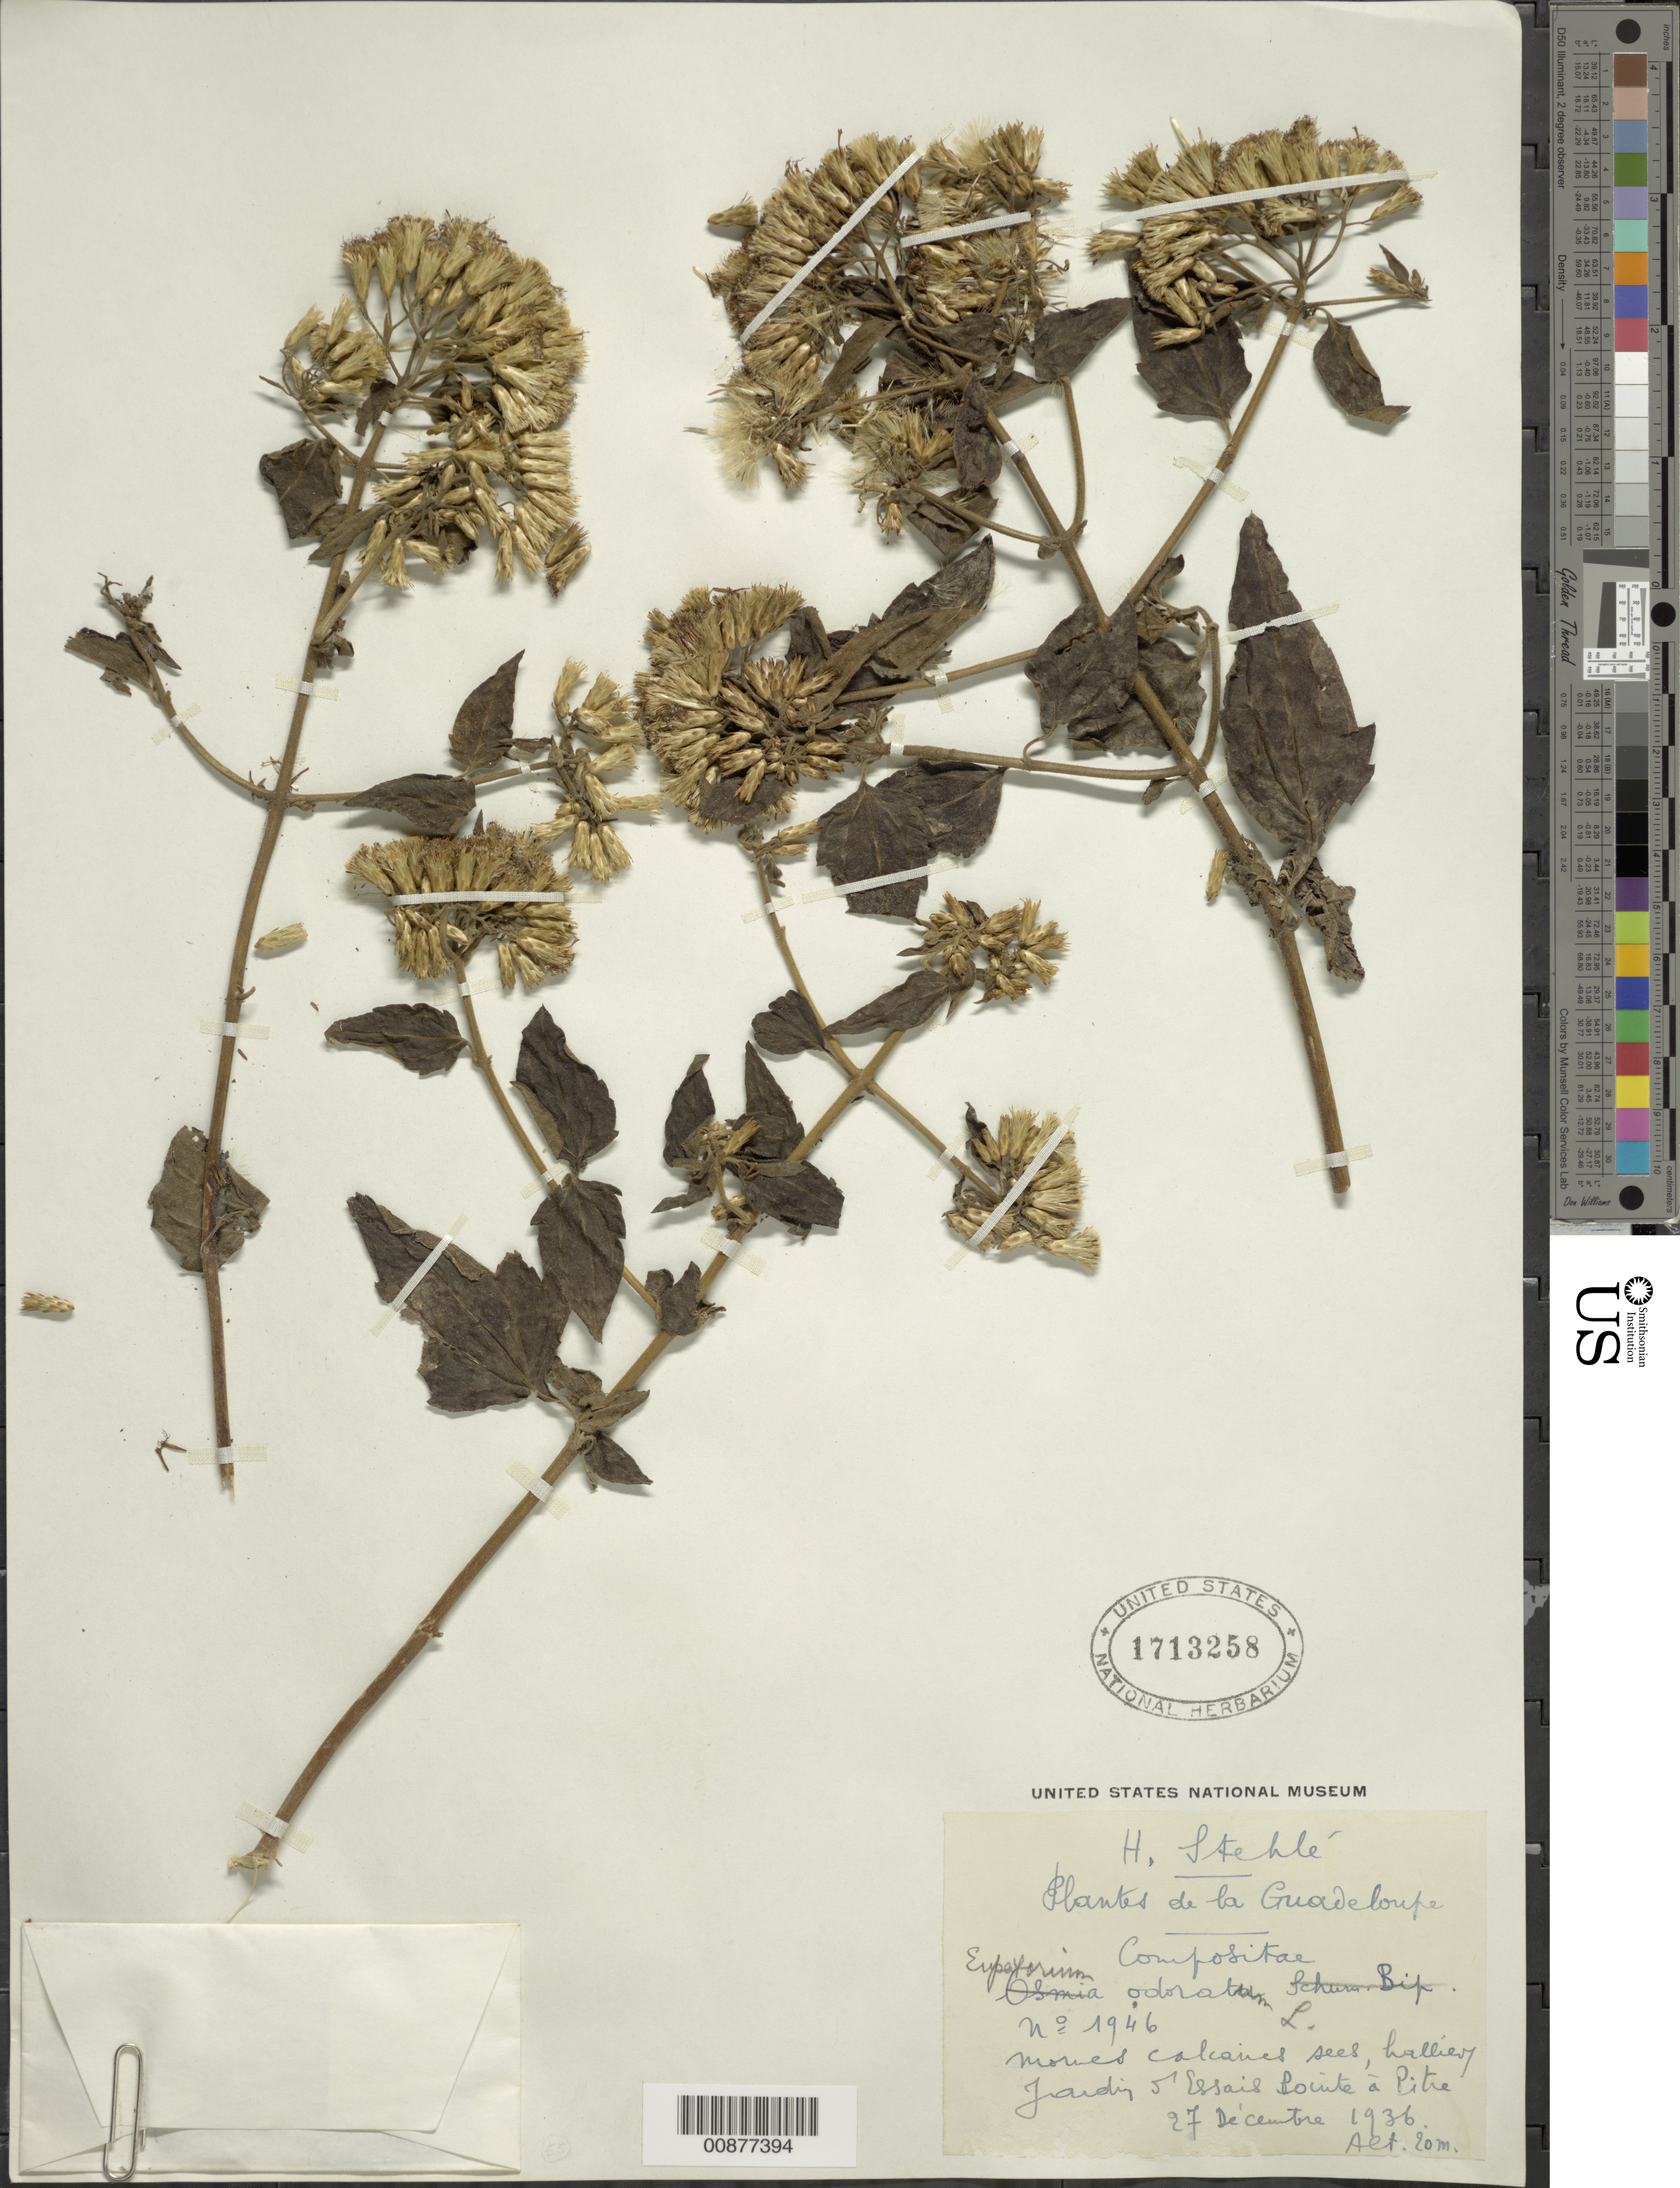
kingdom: Plantae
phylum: Tracheophyta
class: Magnoliopsida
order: Asterales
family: Asteraceae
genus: Chromolaena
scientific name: Chromolaena odorata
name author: (L.) R.M. King & H. Rob.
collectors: H. Stehlé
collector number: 1946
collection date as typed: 27 Dec 1936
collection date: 1936-12-27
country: Guadeloupe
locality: Jardin -- Essais Pointe à Pitre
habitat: Mornes calcaires secs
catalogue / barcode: US 1713258